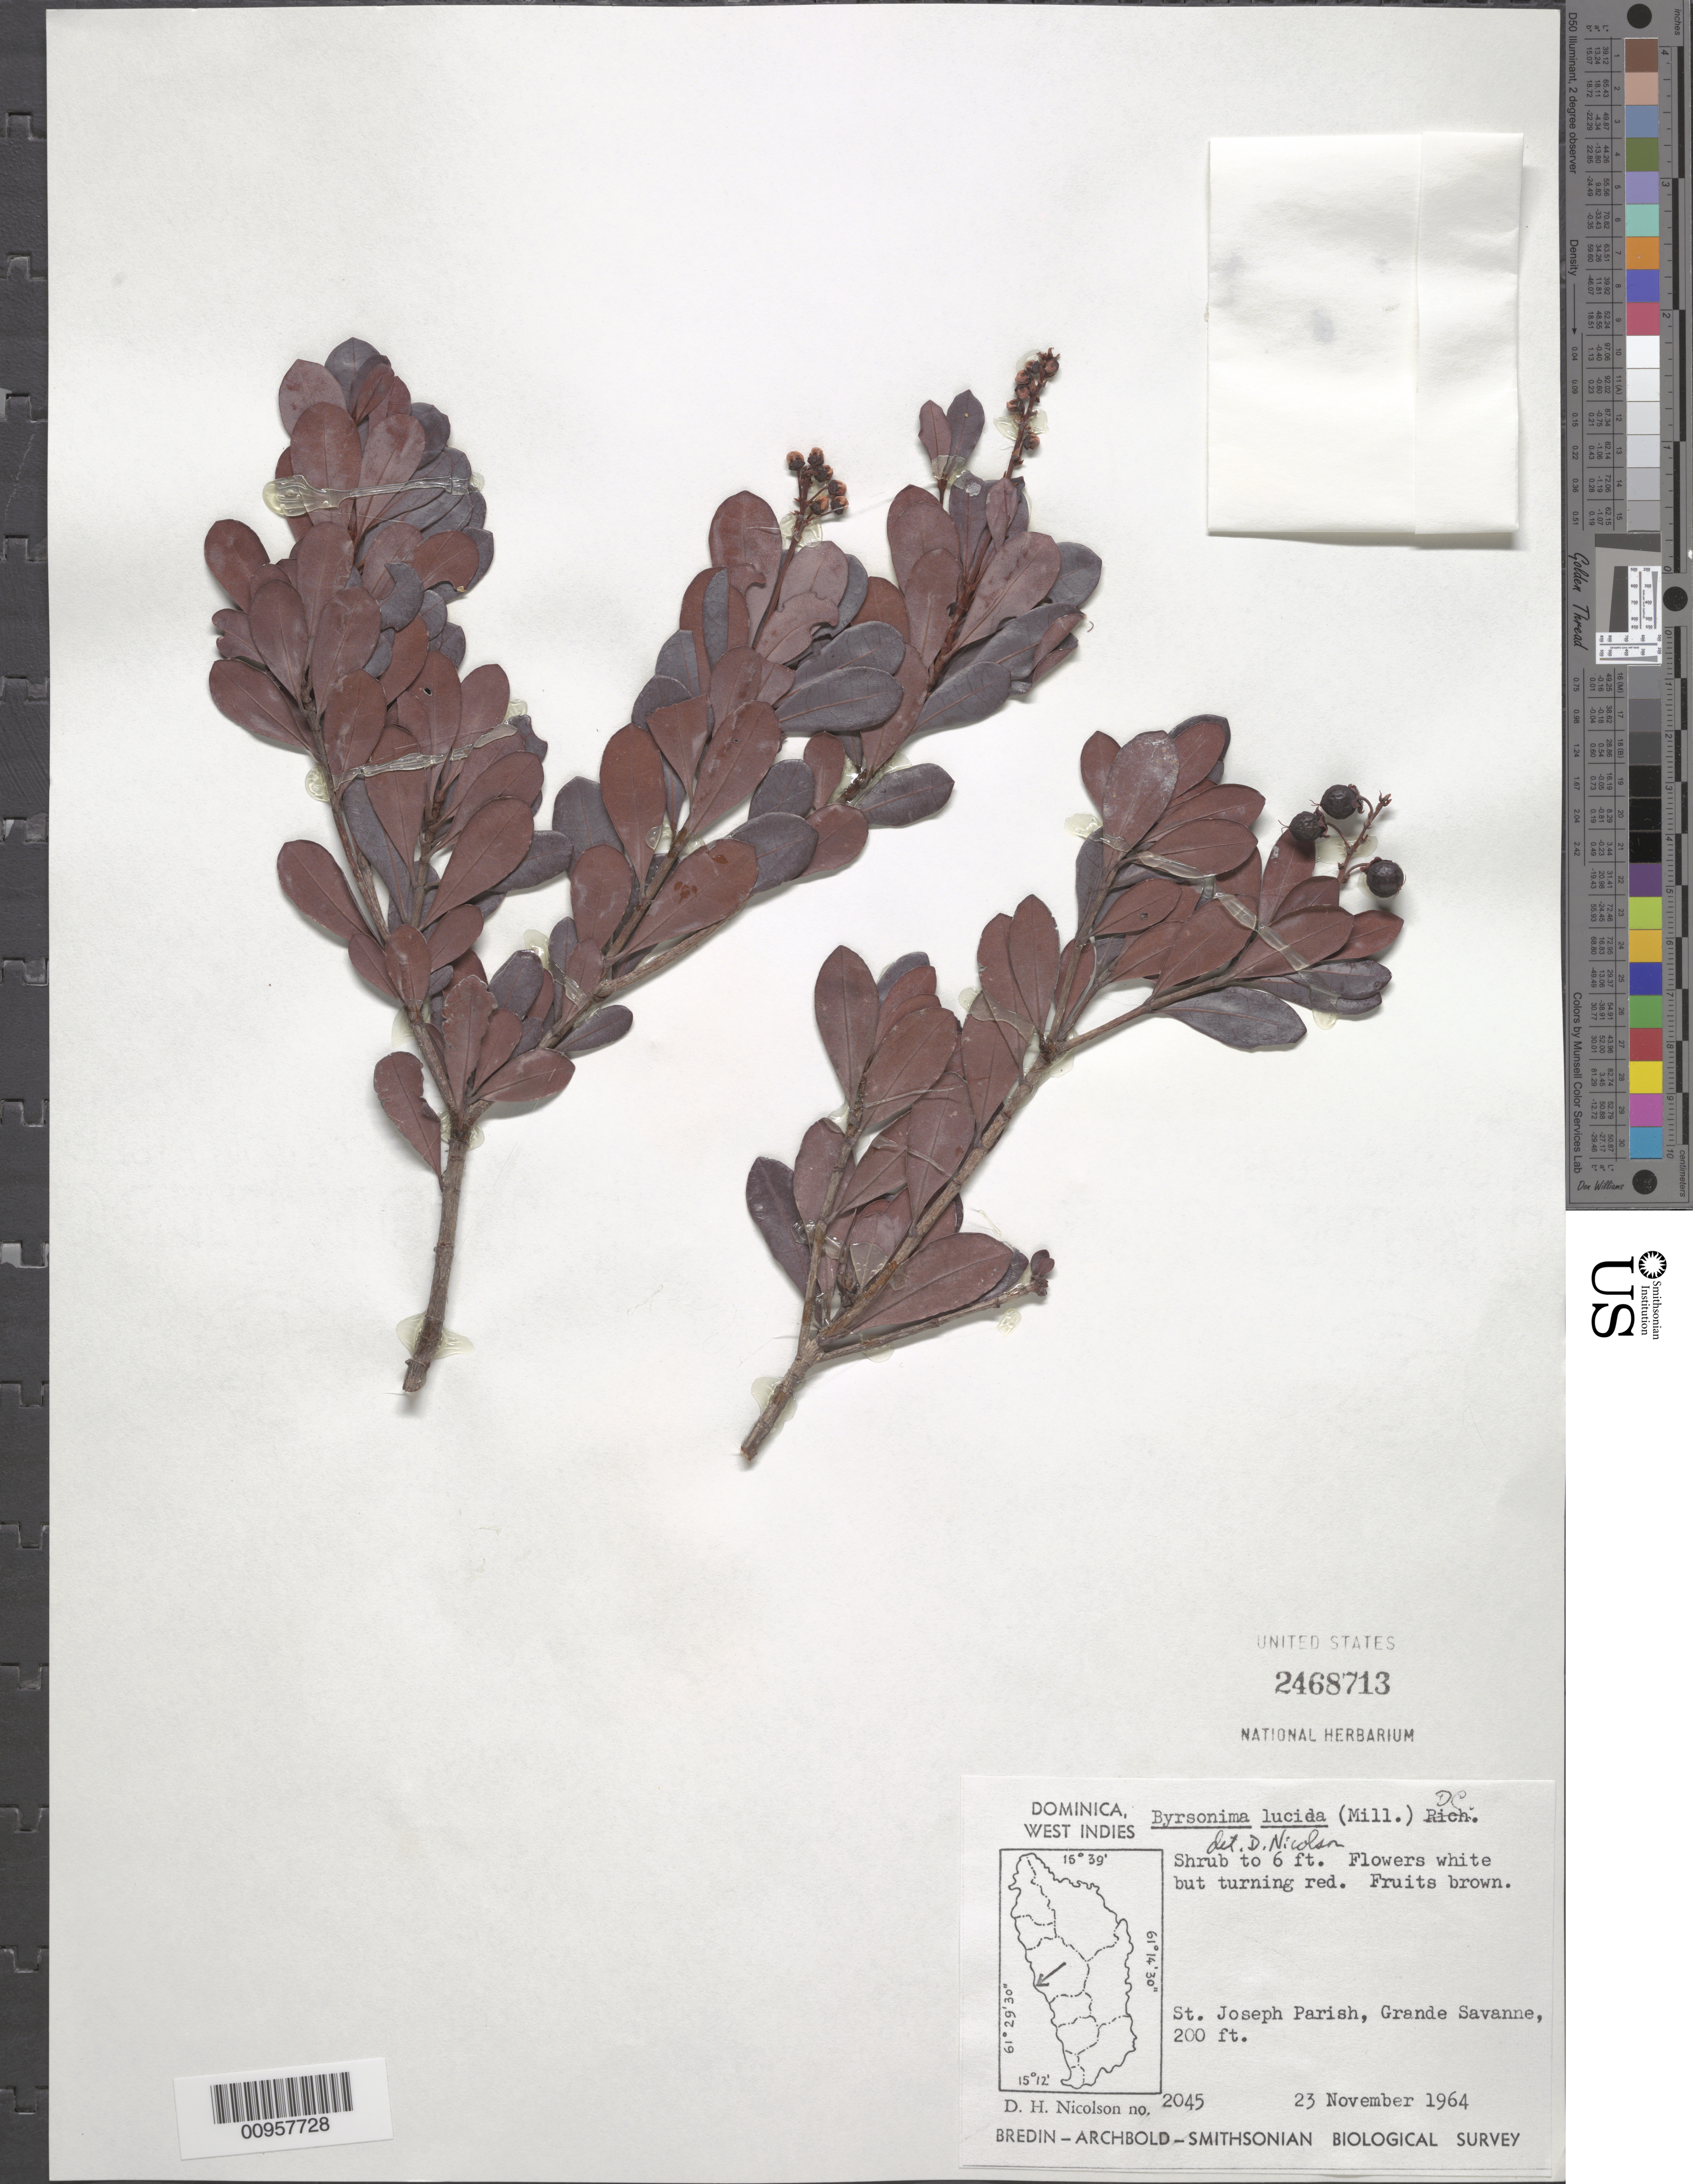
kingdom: Plantae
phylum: Tracheophyta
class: Magnoliopsida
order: Malpighiales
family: Malpighiaceae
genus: Byrsonima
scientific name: Byrsonima lucida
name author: (Mill.) DC.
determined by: Nicolson, Dan H.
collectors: D. H. Nicolson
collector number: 2045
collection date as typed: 23 Nov 1964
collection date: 1964-11-23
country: Dominica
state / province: St. Joseph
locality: Grande Savane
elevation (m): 61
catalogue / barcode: US 2468713